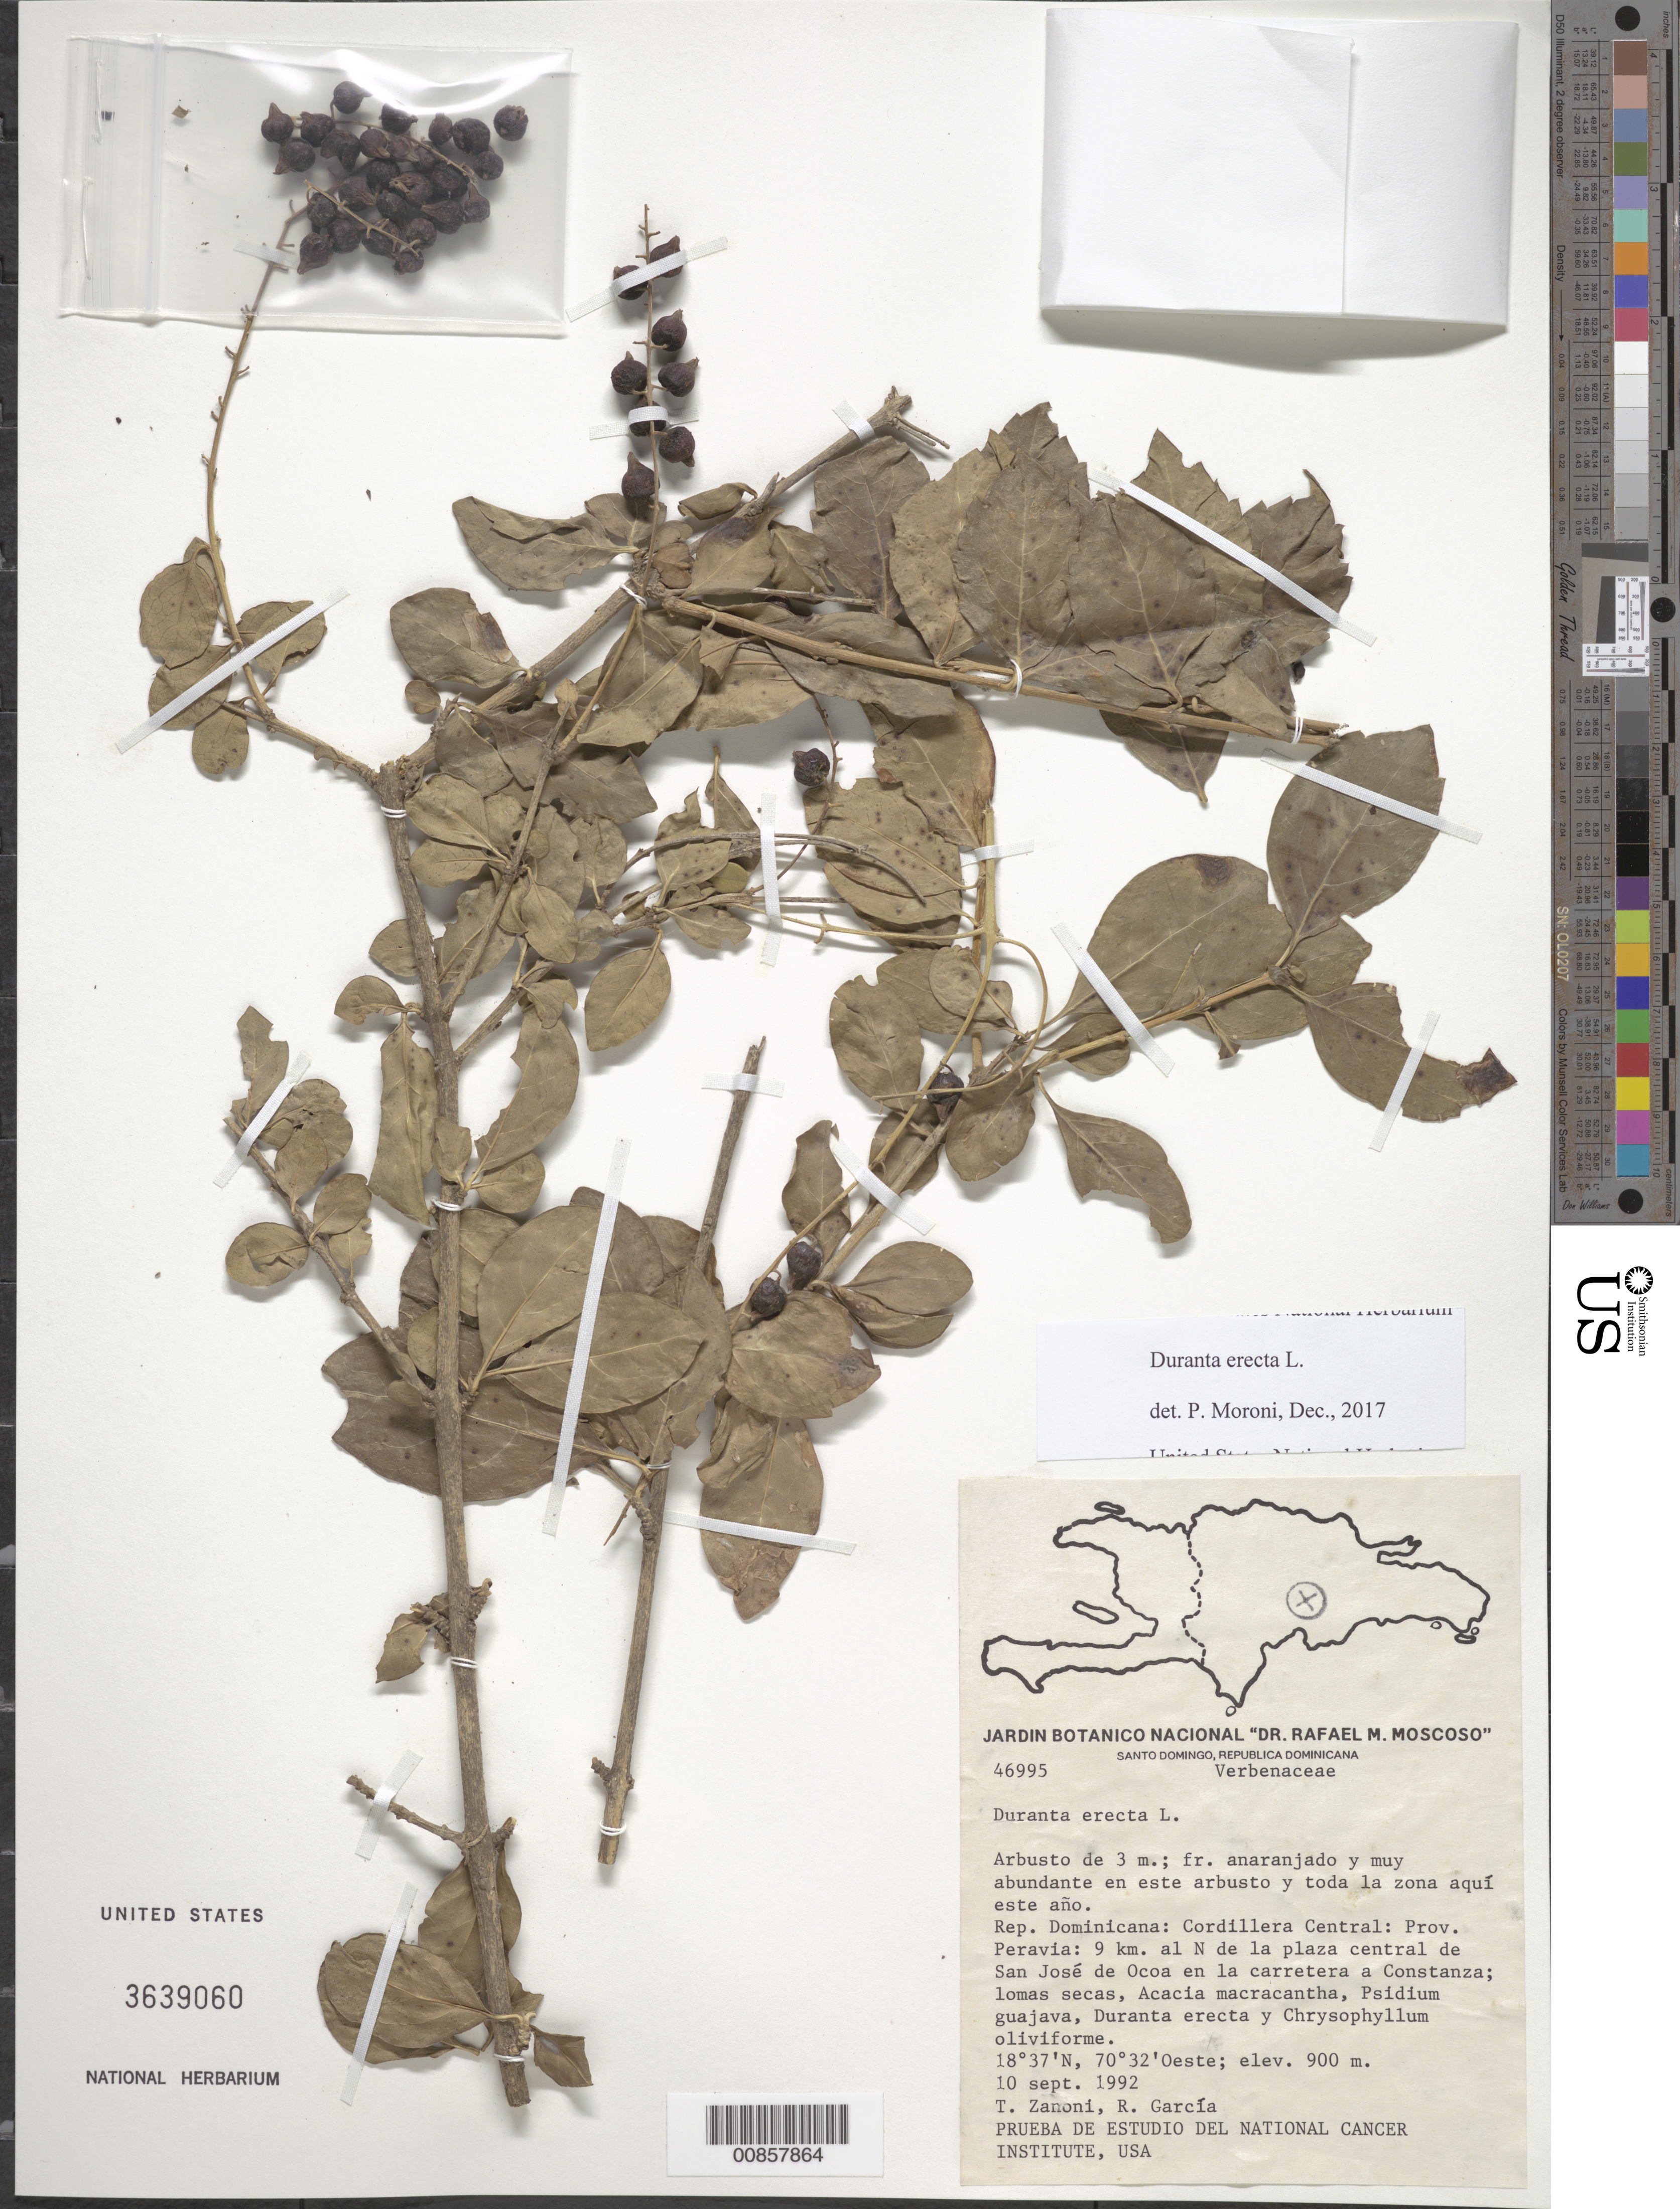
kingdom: Plantae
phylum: Tracheophyta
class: Magnoliopsida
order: Lamiales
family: Verbenaceae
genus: Duranta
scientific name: Duranta erecta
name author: L.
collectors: T. Zanoni & R. García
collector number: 46995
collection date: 1992-09-10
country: Dominican Republic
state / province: Peravia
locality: Cordillera Central: 9 km. al N de la plaza central de San José de Ocoa en la carretera a Constanza.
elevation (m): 900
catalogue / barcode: US 3639060